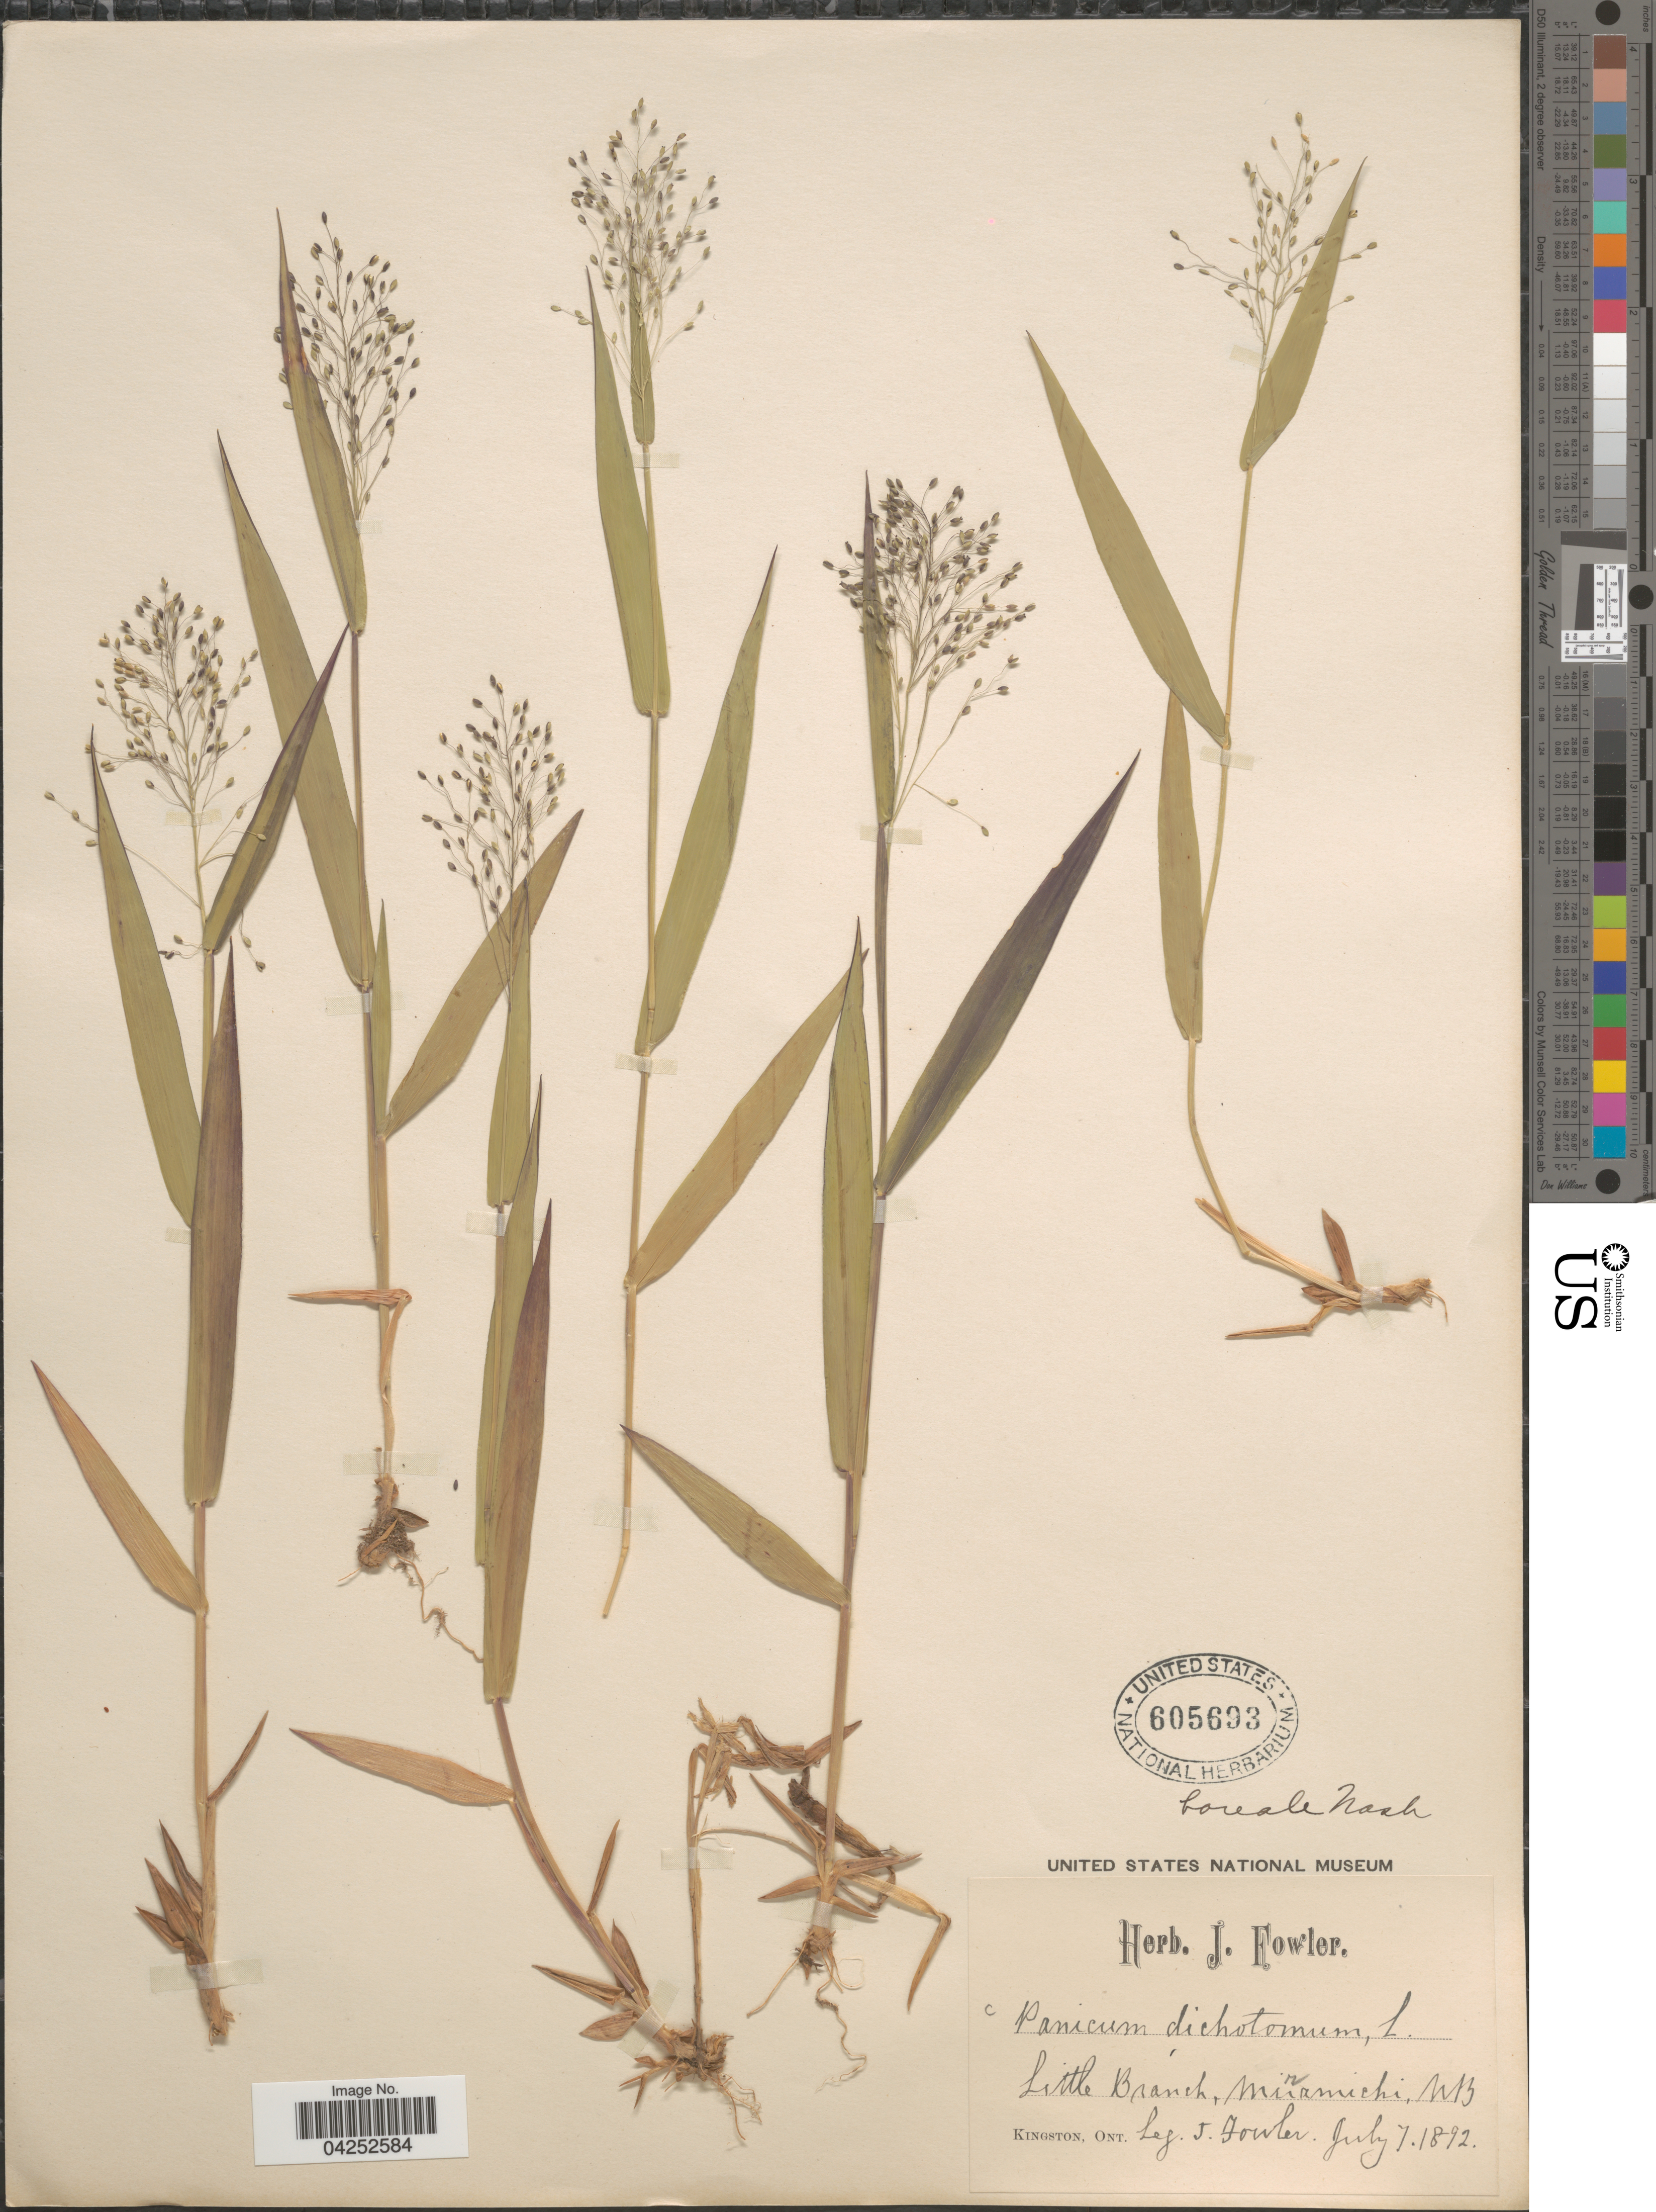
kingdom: Plantae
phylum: Tracheophyta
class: Liliopsida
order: Poales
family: Poaceae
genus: Dichanthelium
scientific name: Dichanthelium boreale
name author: (Nash) Freckmann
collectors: J. Fowler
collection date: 1892-07-07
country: Canada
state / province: New Brunswick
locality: Little Branch, Miramichi.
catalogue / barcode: US 605693